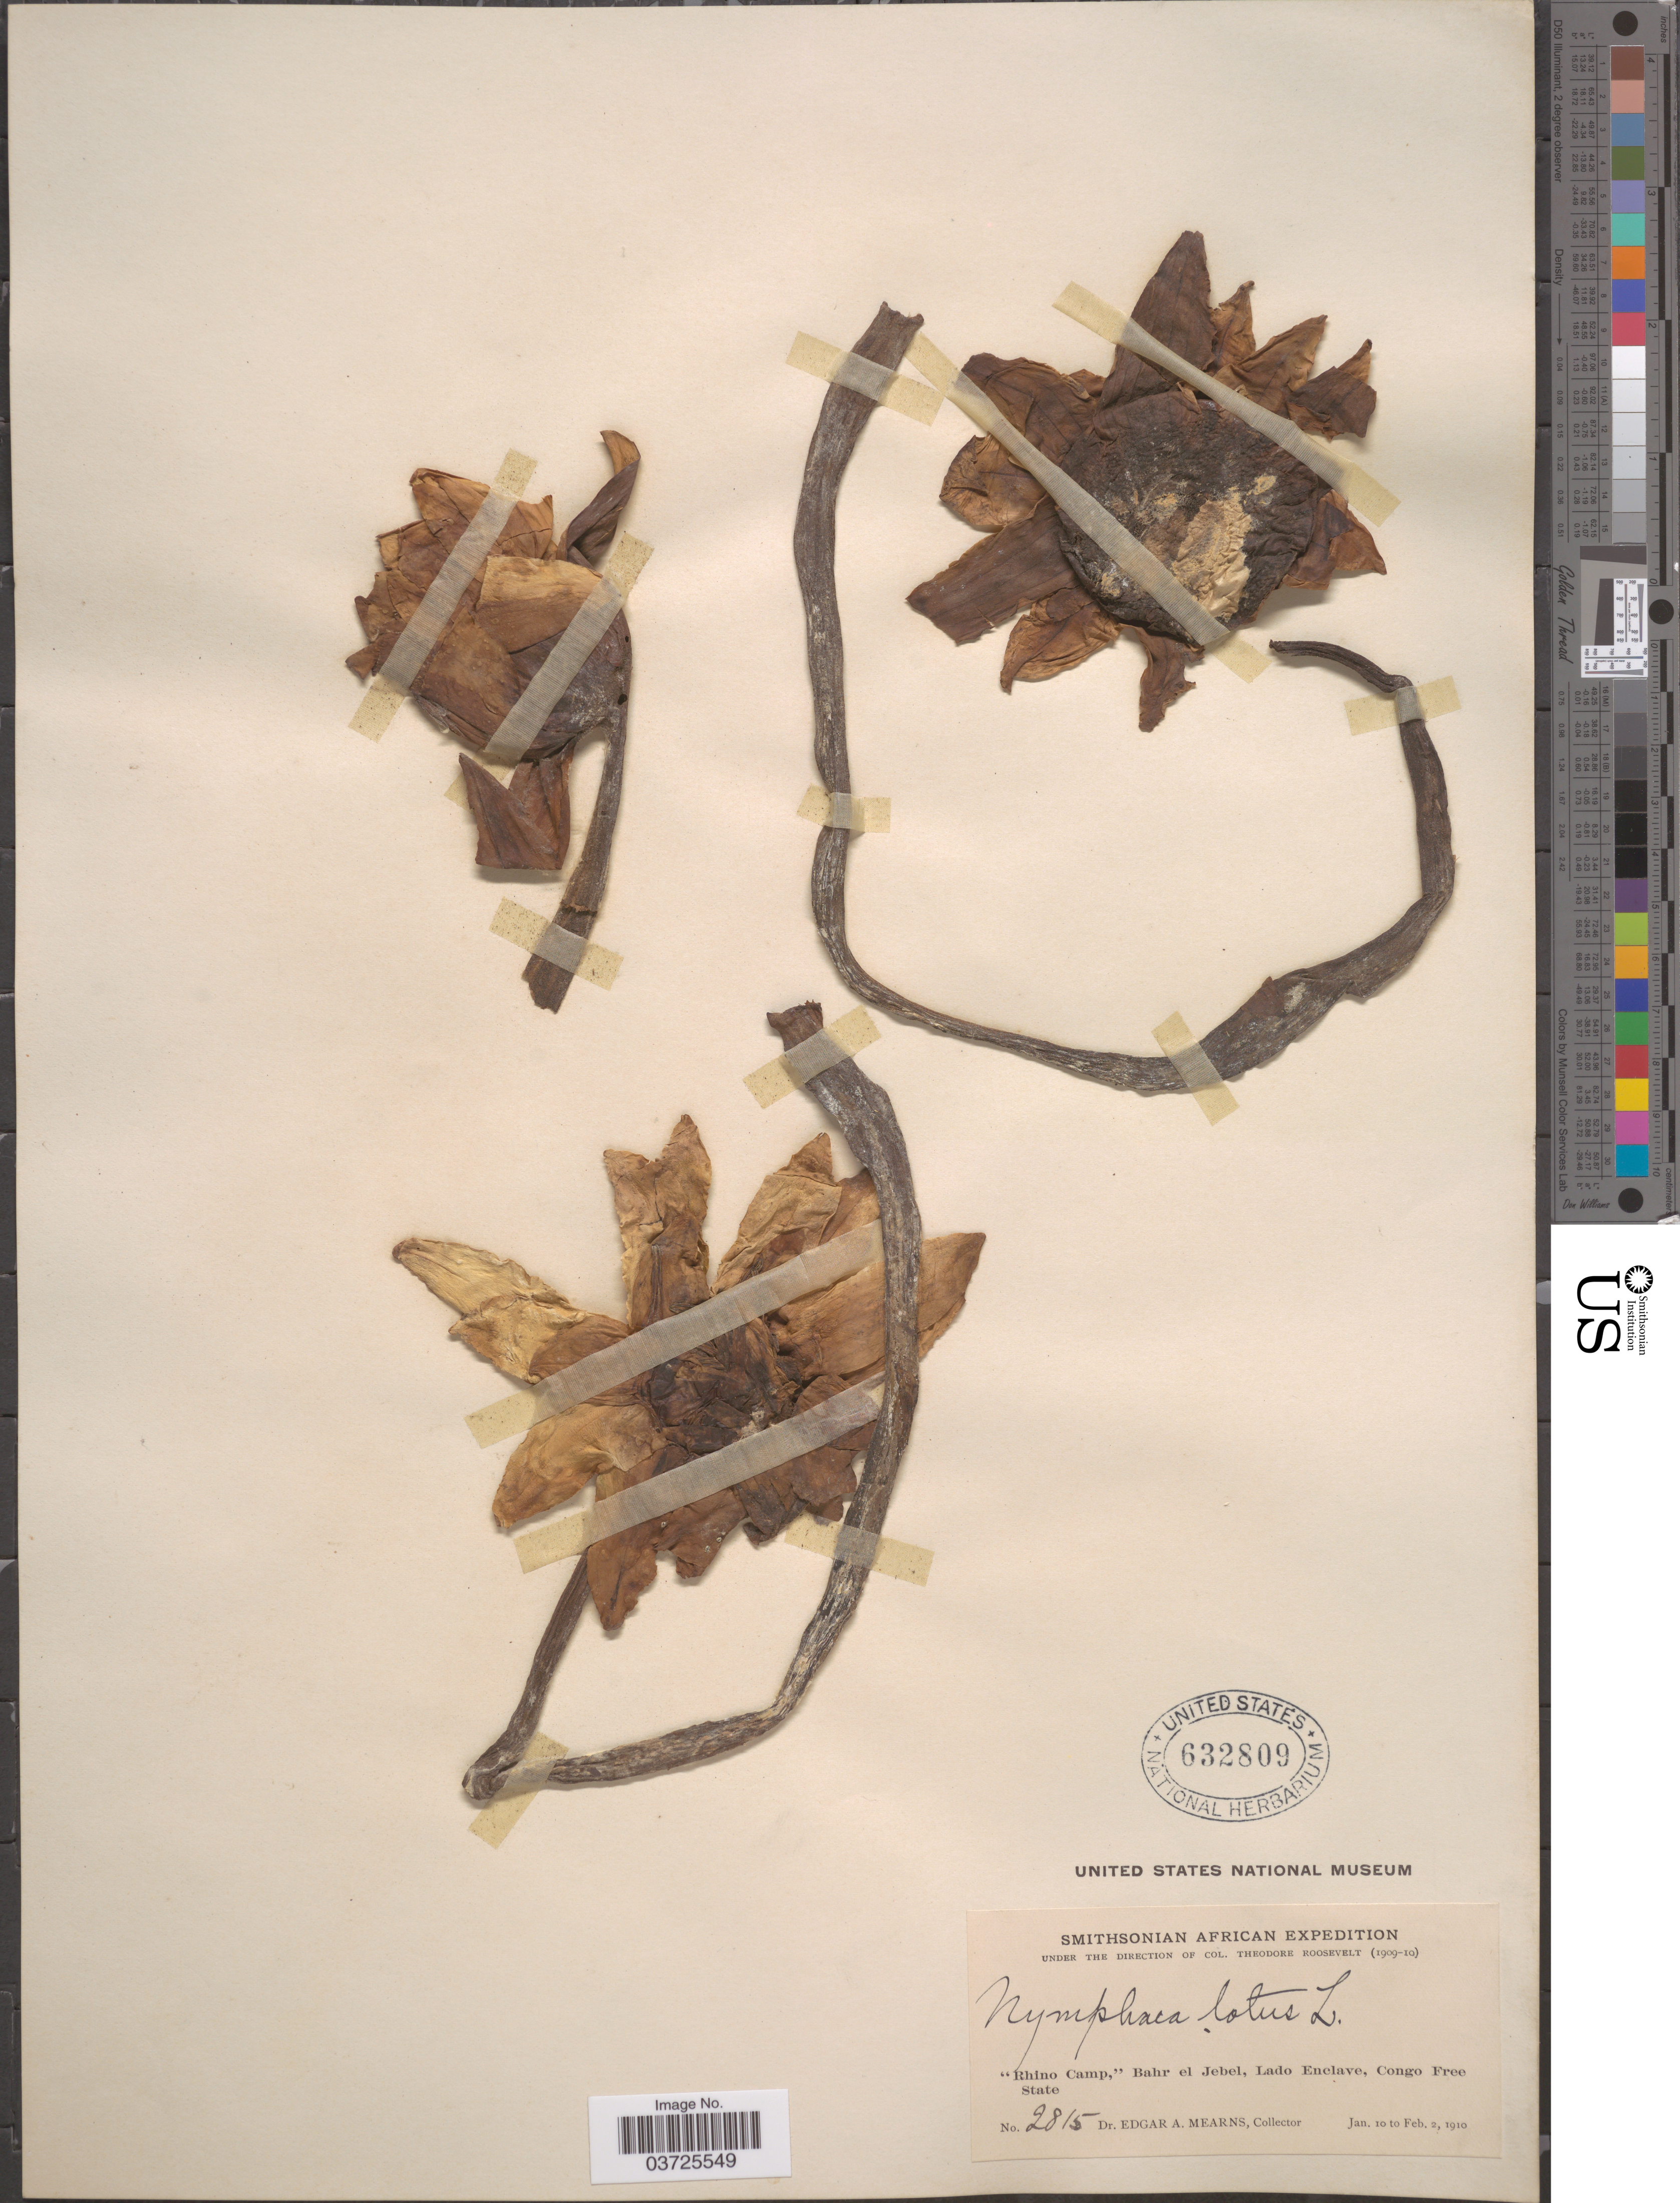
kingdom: Plantae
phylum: Tracheophyta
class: Magnoliopsida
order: Nymphaeales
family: Nymphaeaceae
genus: Nymphaea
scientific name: Nymphaea lotus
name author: L.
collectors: E. A. Mearns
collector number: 2815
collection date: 1910-01-10/1910-02-02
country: South Sudan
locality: Rhino Camp,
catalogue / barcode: US 632809